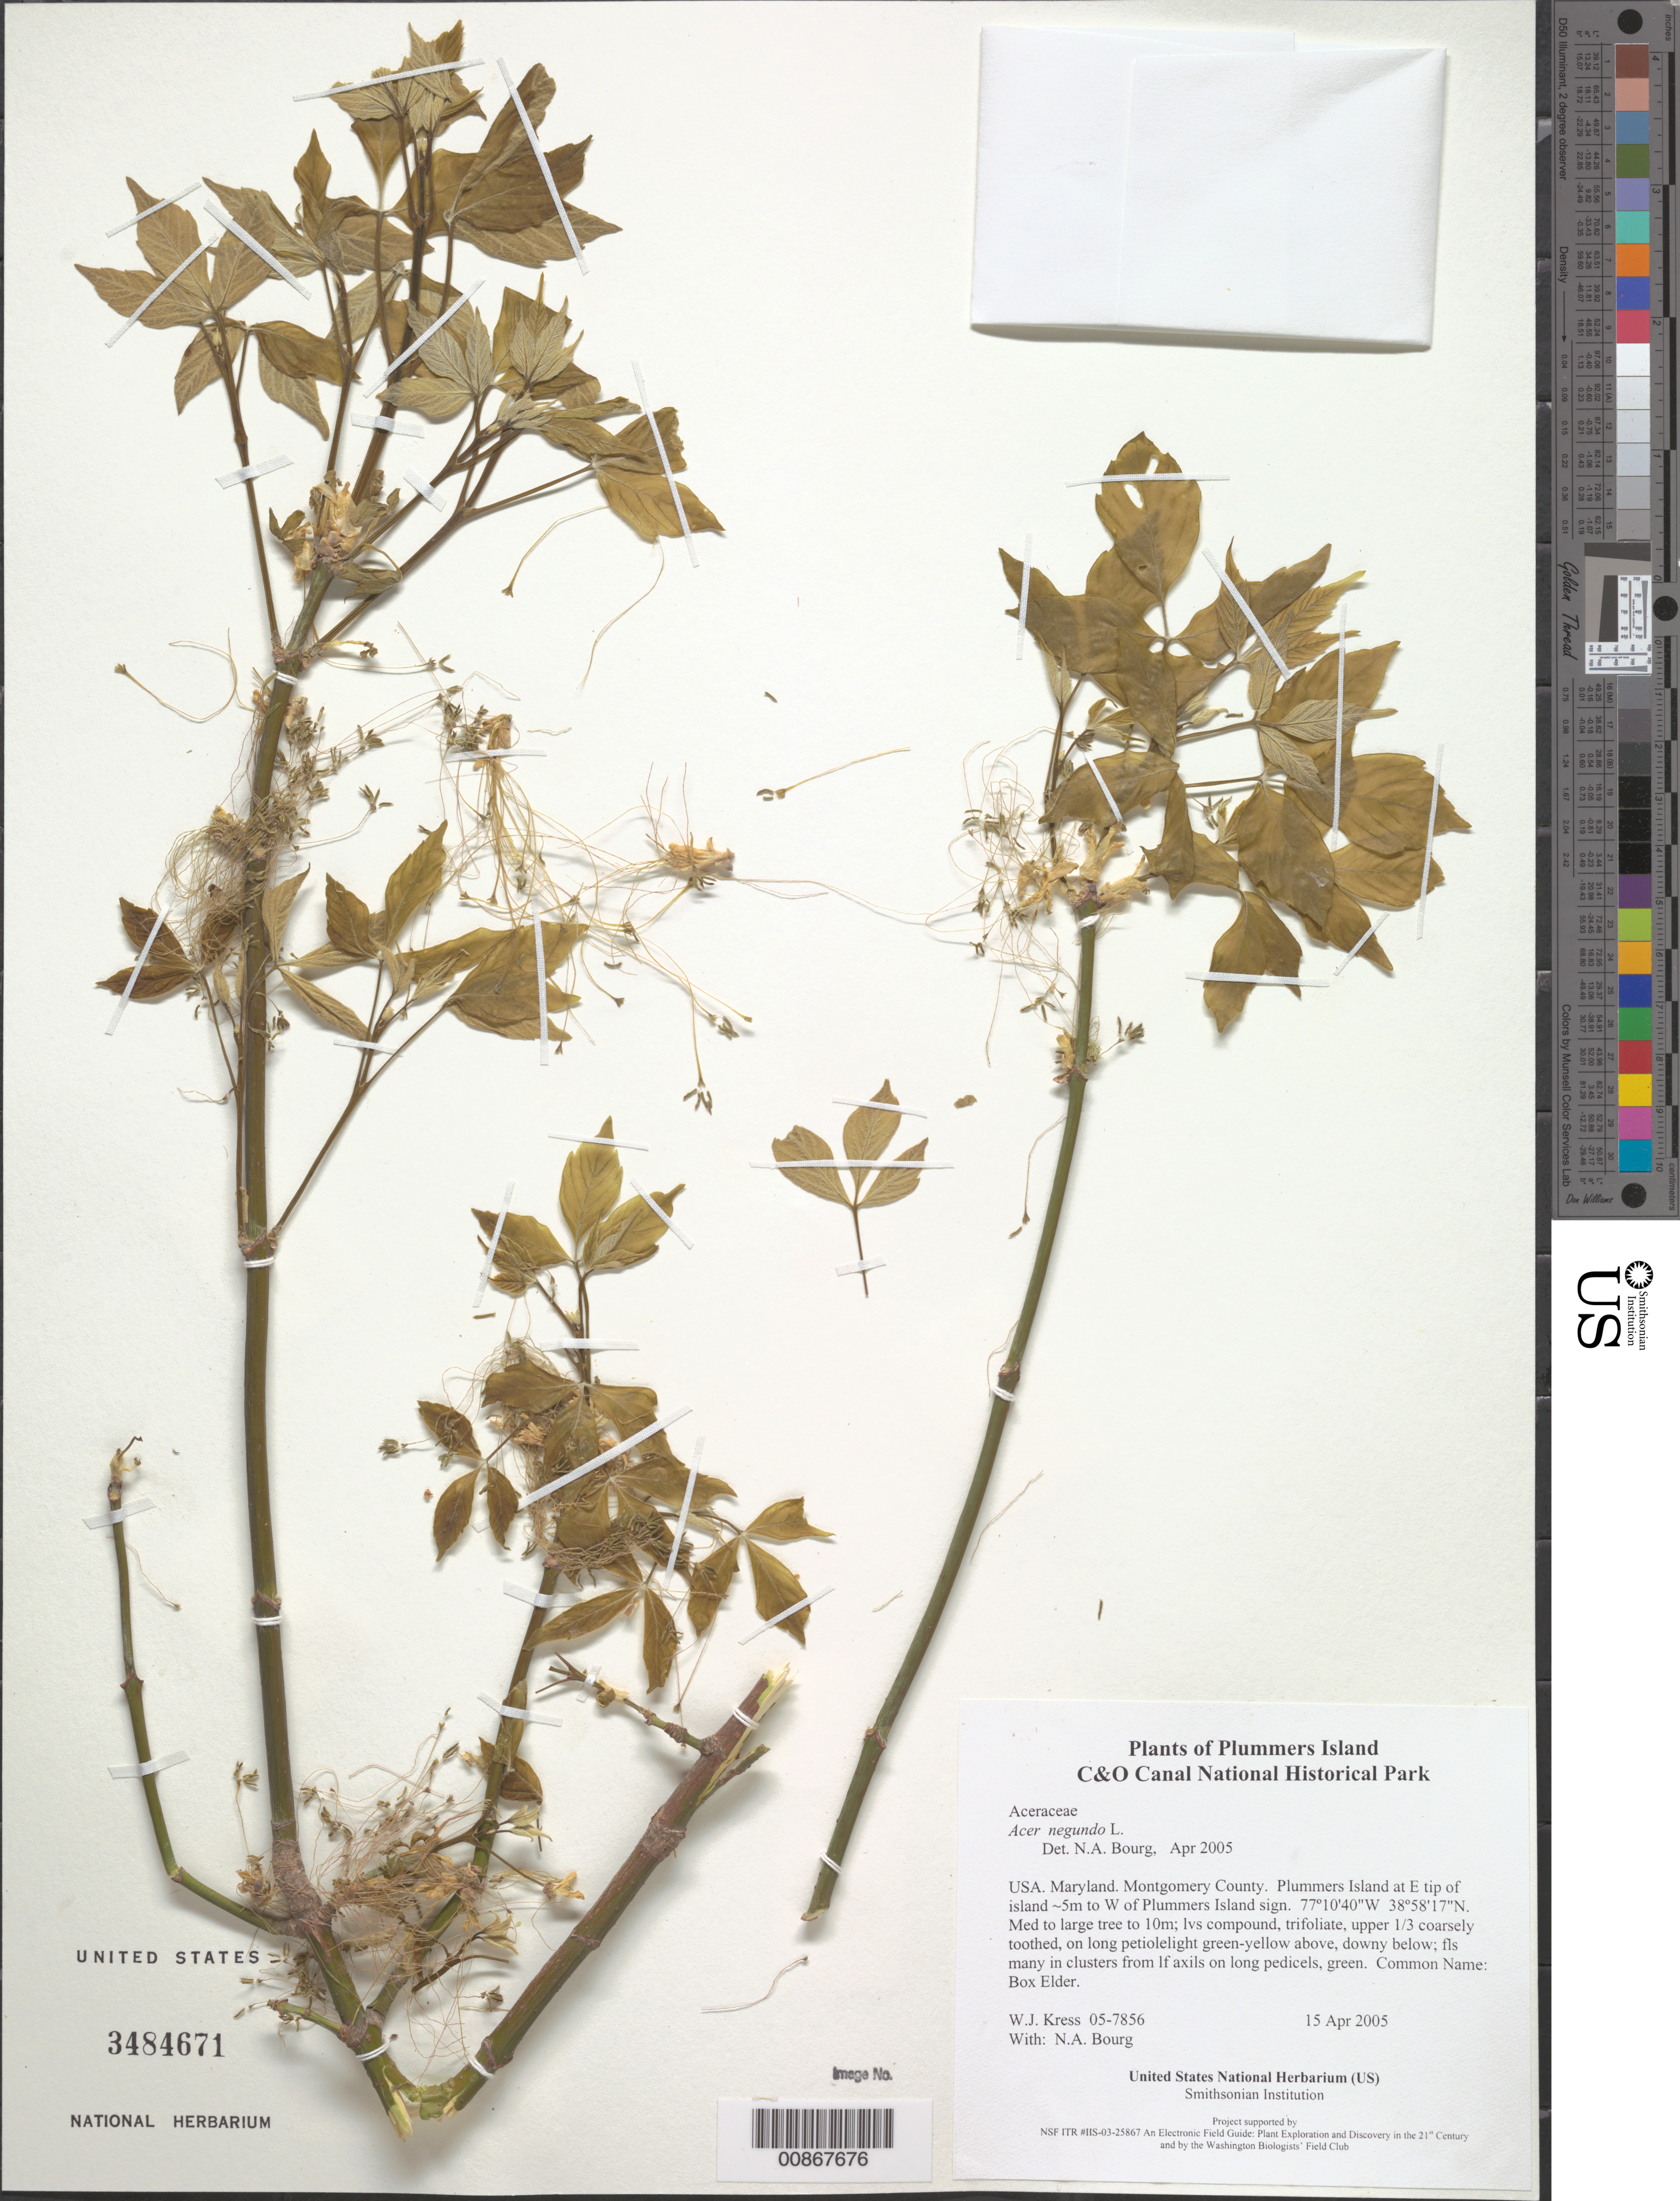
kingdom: Plantae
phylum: Tracheophyta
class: Magnoliopsida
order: Sapindales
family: Sapindaceae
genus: Acer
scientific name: Acer negundo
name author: L.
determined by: Bourg, N. A.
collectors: W. J. Kress & N. A. Bourg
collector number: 05-7856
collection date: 2005-04-15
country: United States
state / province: Maryland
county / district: Montgomery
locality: Chesapeake and Ohio Canal National Historical Park, Plummers Island at E tip of island ~5m to W of Plummers Island sign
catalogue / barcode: US 3484671